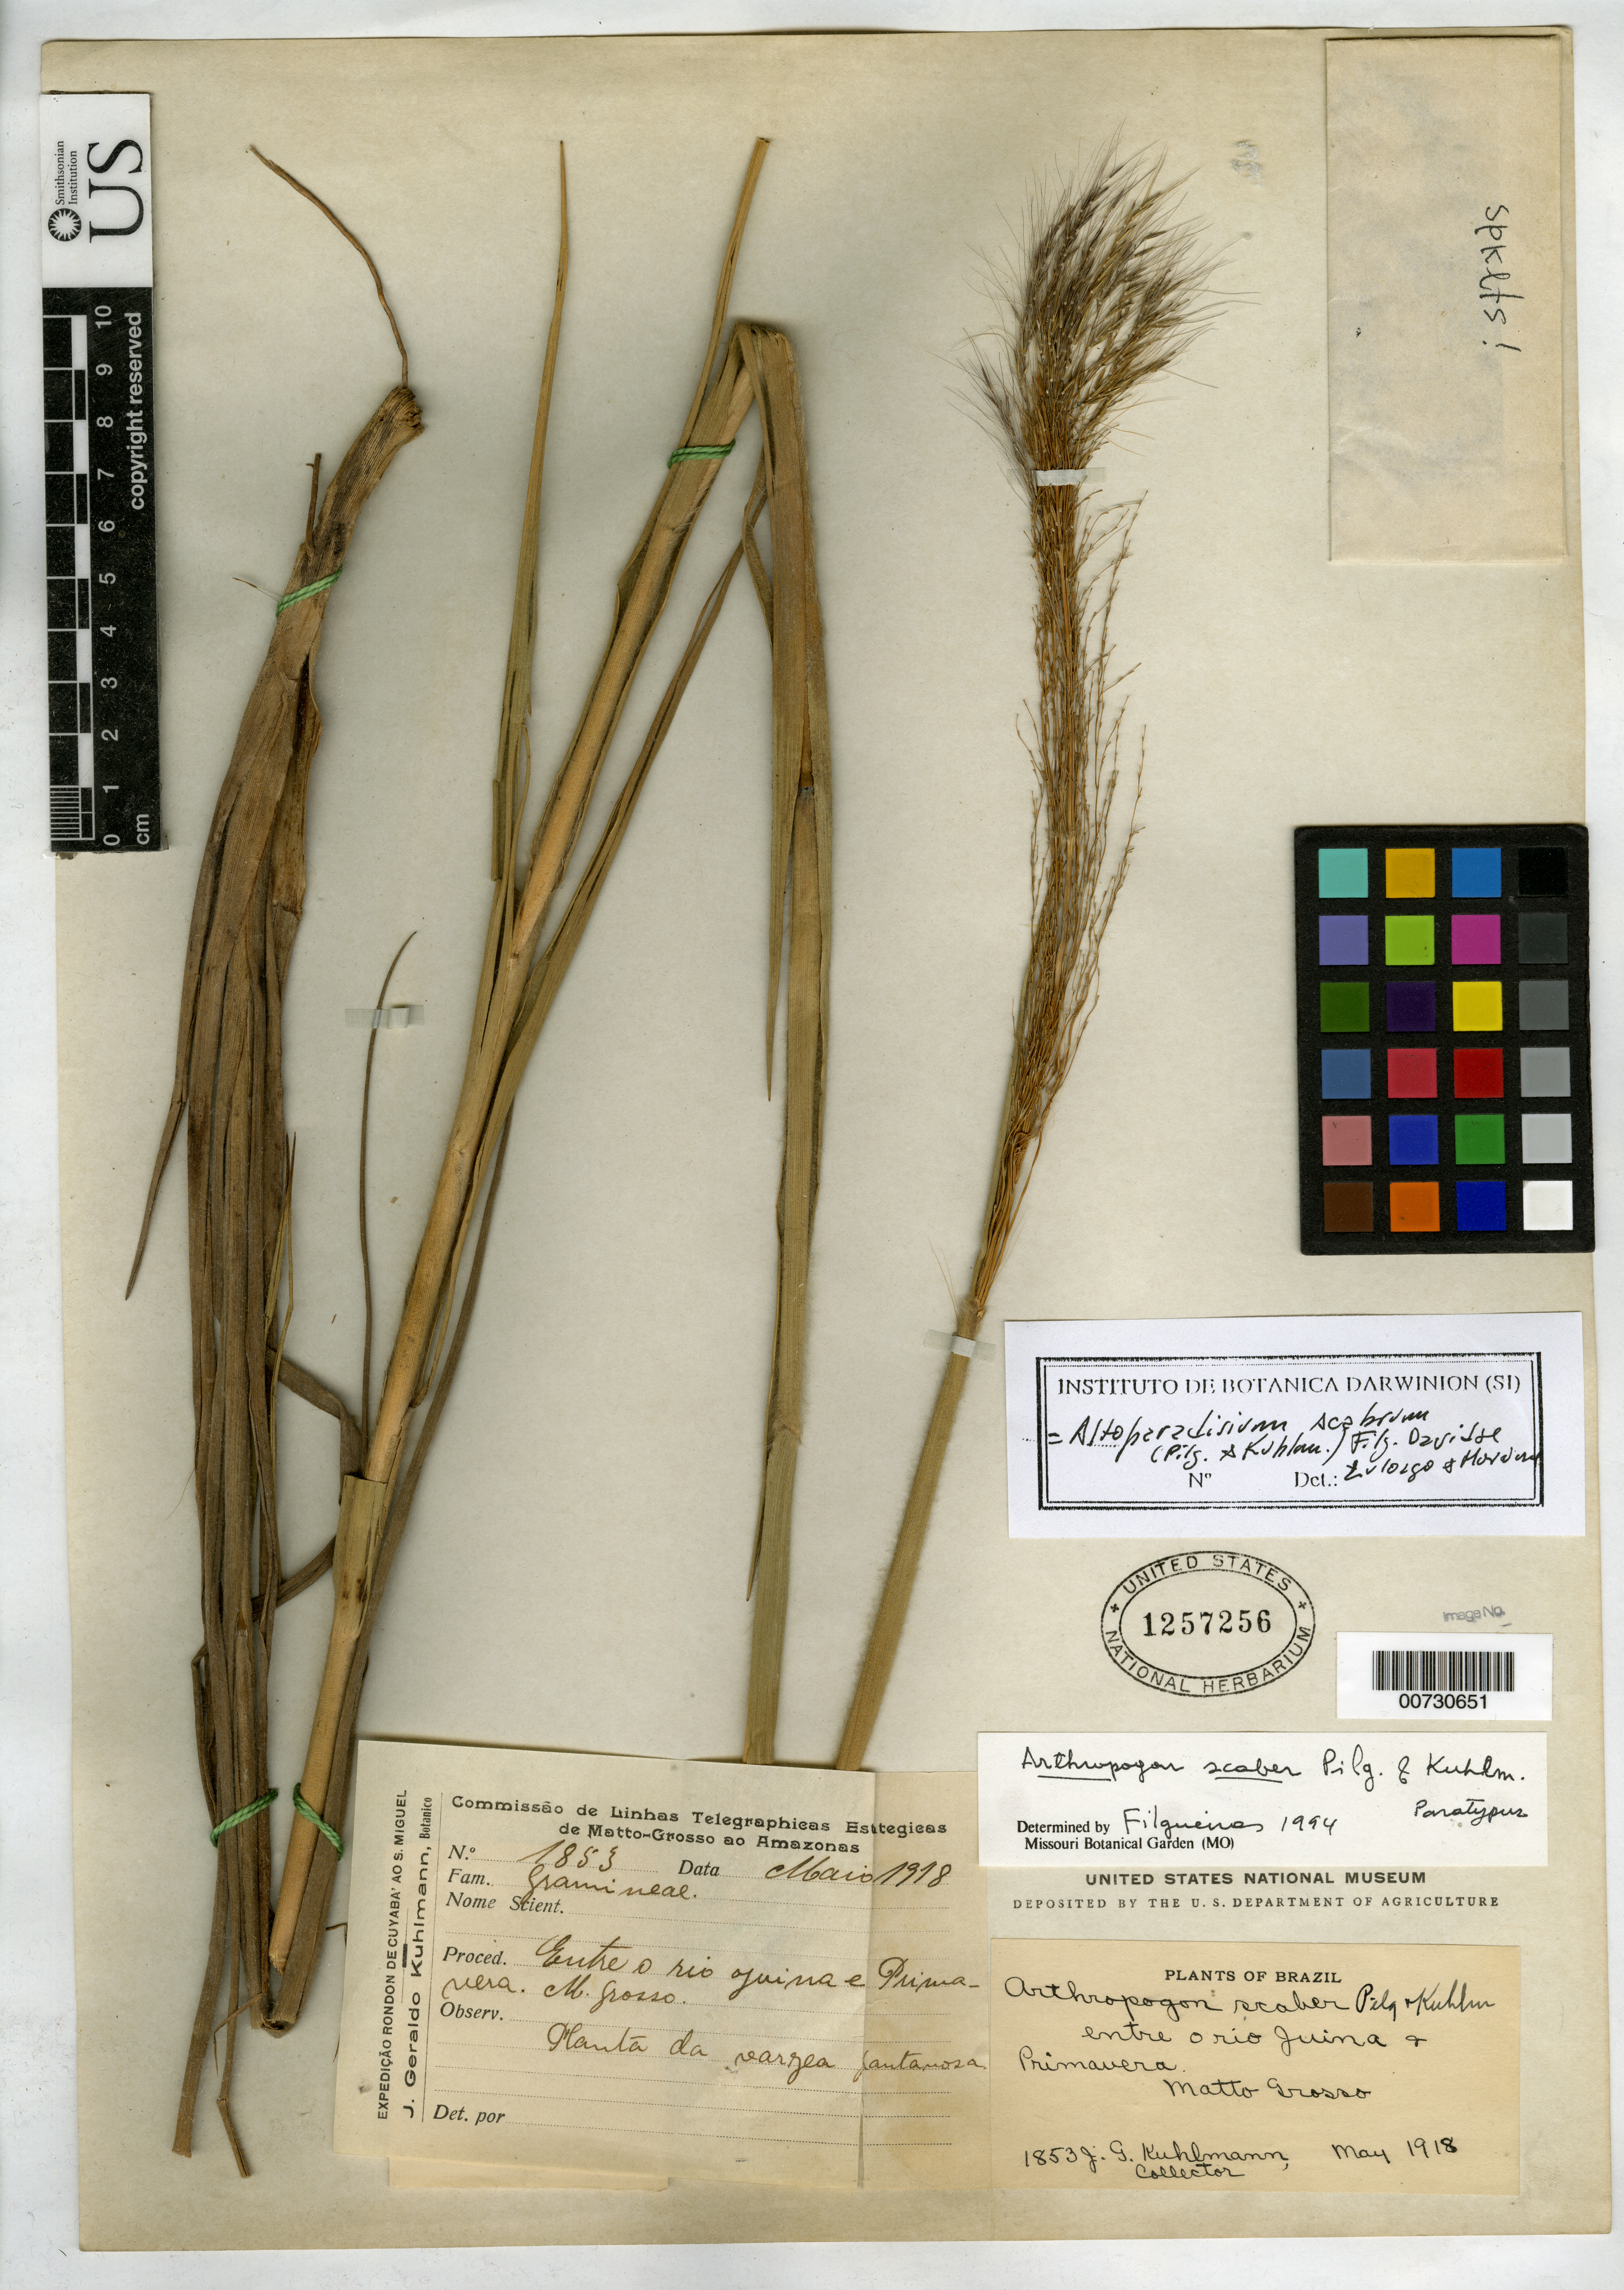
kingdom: Plantae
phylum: Tracheophyta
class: Liliopsida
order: Poales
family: Poaceae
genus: Arthropogon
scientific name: Arthropogon scaber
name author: Pilg. & Kuhlm.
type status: Paratype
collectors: J. G. Kuhlmann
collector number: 1853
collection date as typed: May 1918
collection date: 1918-05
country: Brazil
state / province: Mato Grosso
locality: Entre o rio Juina e Primavera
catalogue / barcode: US 1257256